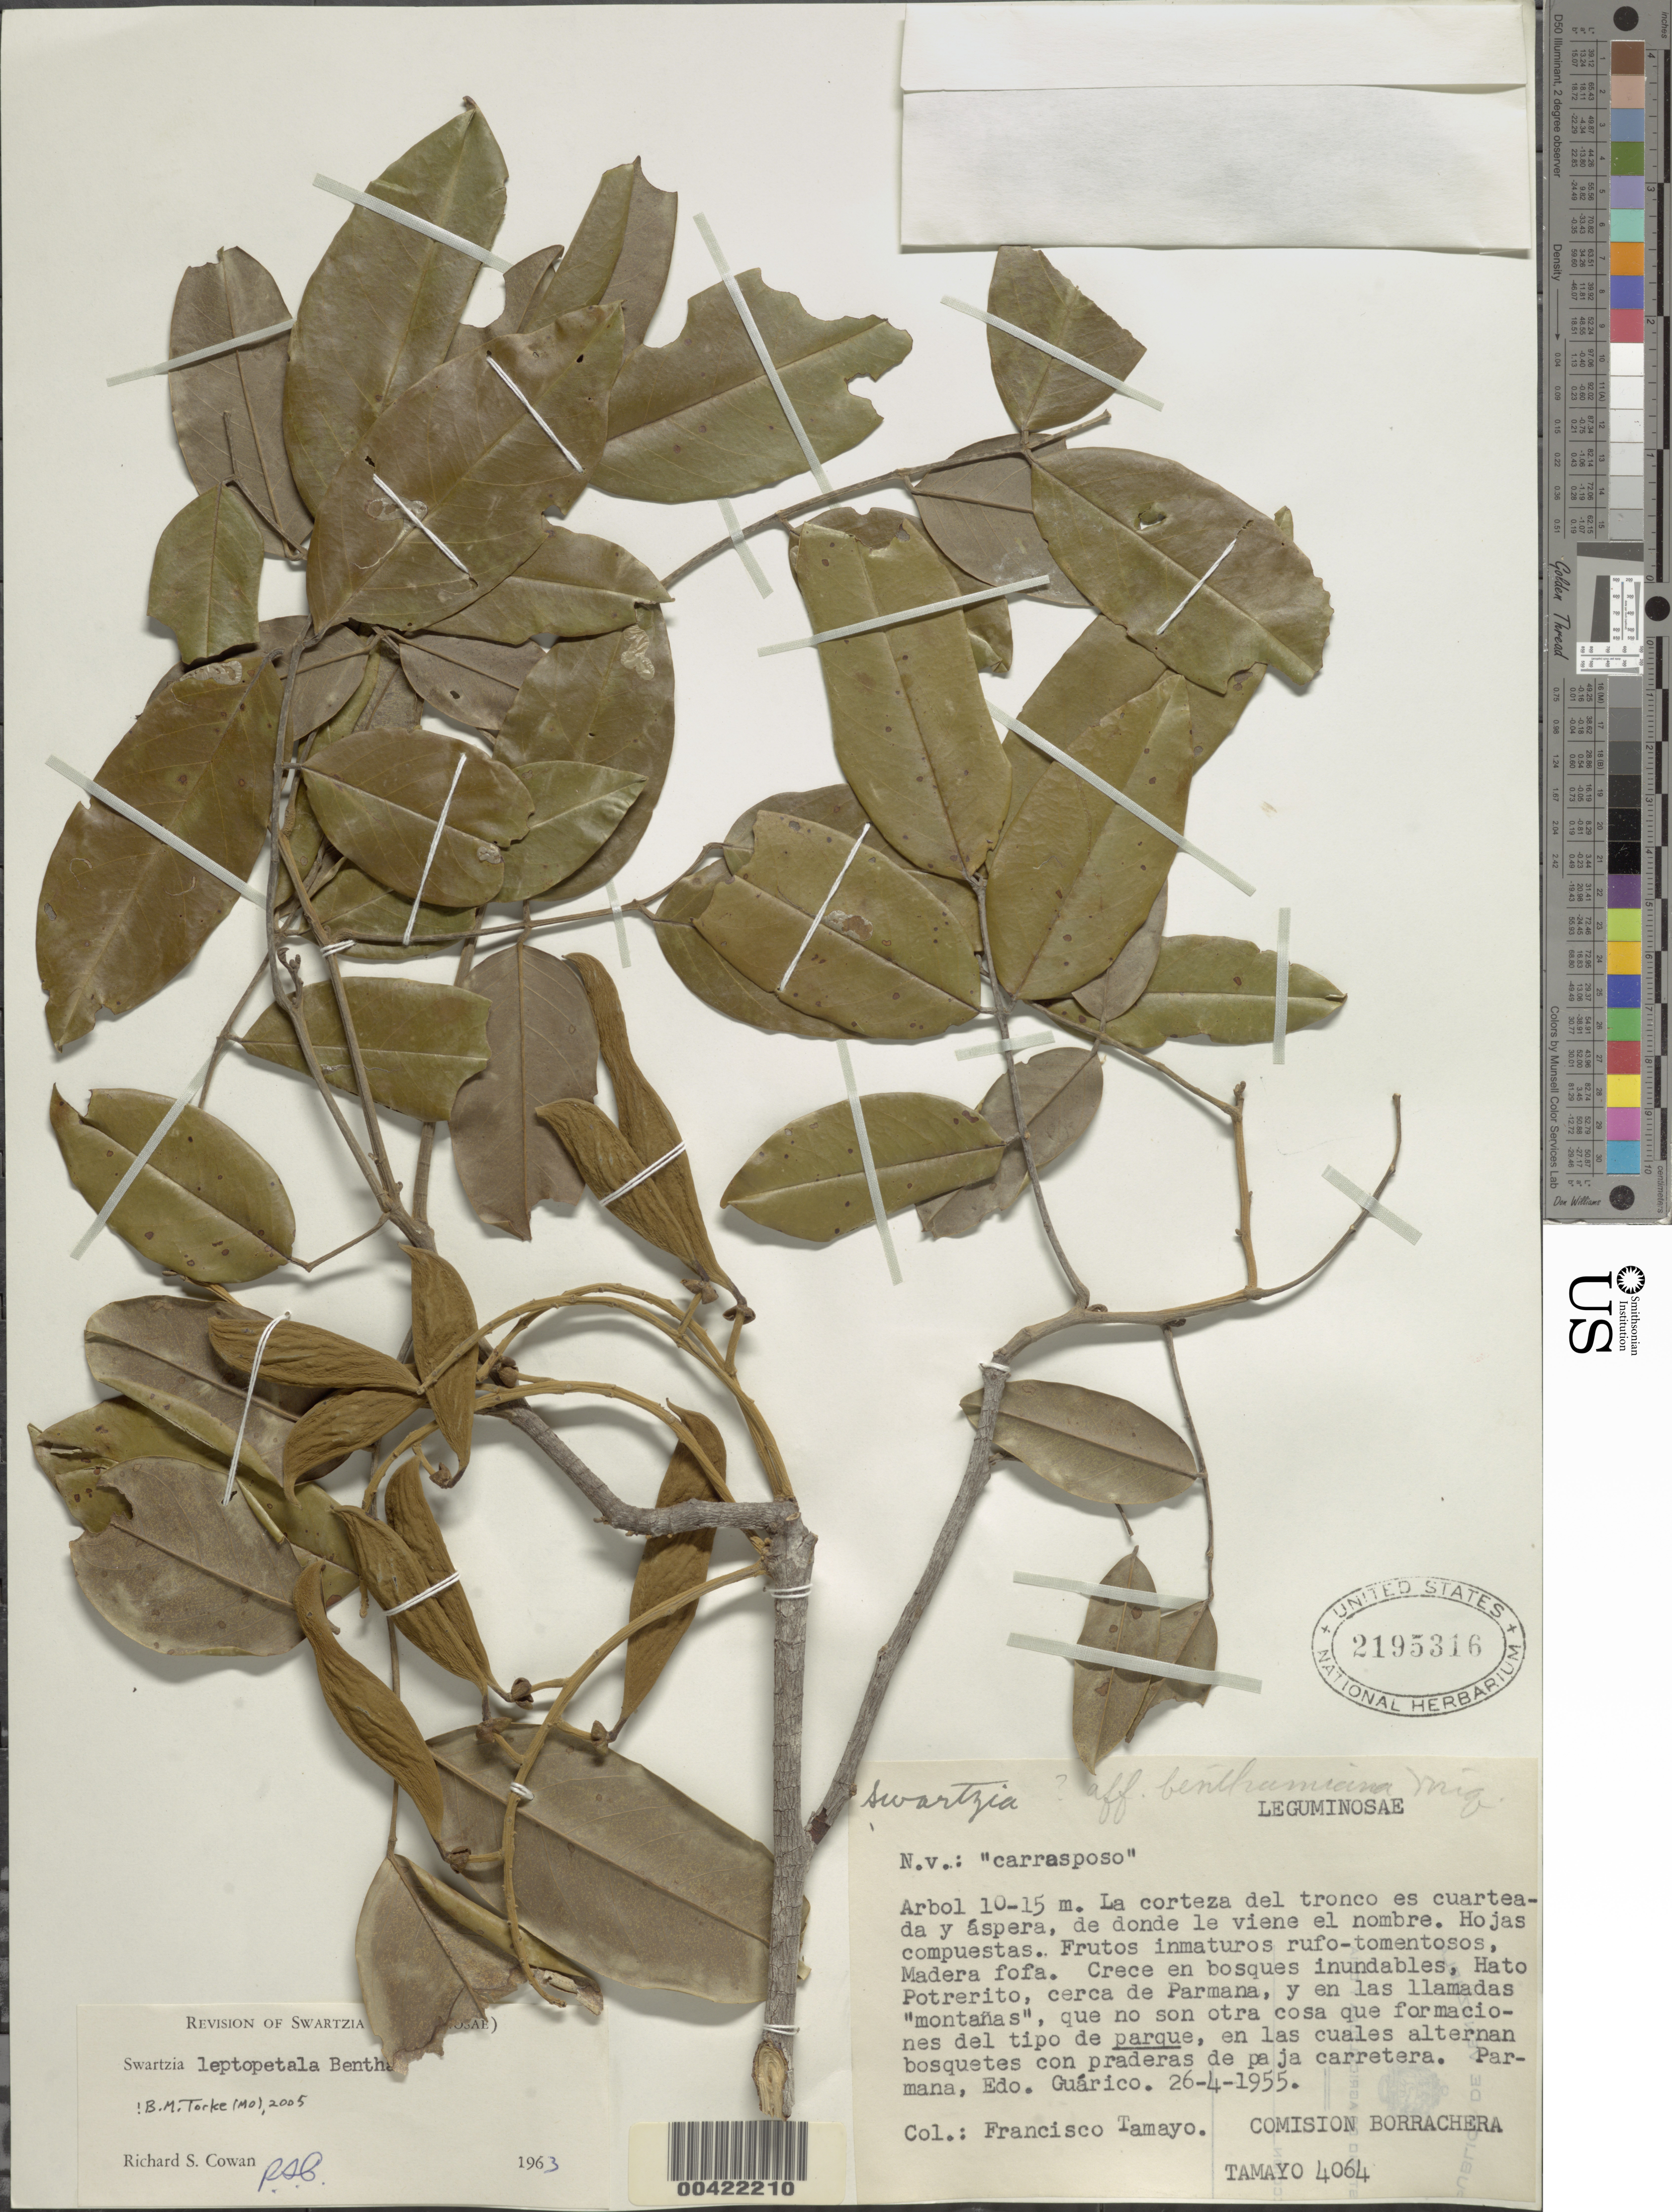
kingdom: Plantae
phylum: Tracheophyta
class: Magnoliopsida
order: Fabales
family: Fabaceae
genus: Swartzia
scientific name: Swartzia leptopetala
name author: Benth.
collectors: F. Tamayo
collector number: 4064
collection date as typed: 26 Apr 1955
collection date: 1955-04-26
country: Venezuela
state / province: Guárico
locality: Parmana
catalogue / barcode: US 2195316